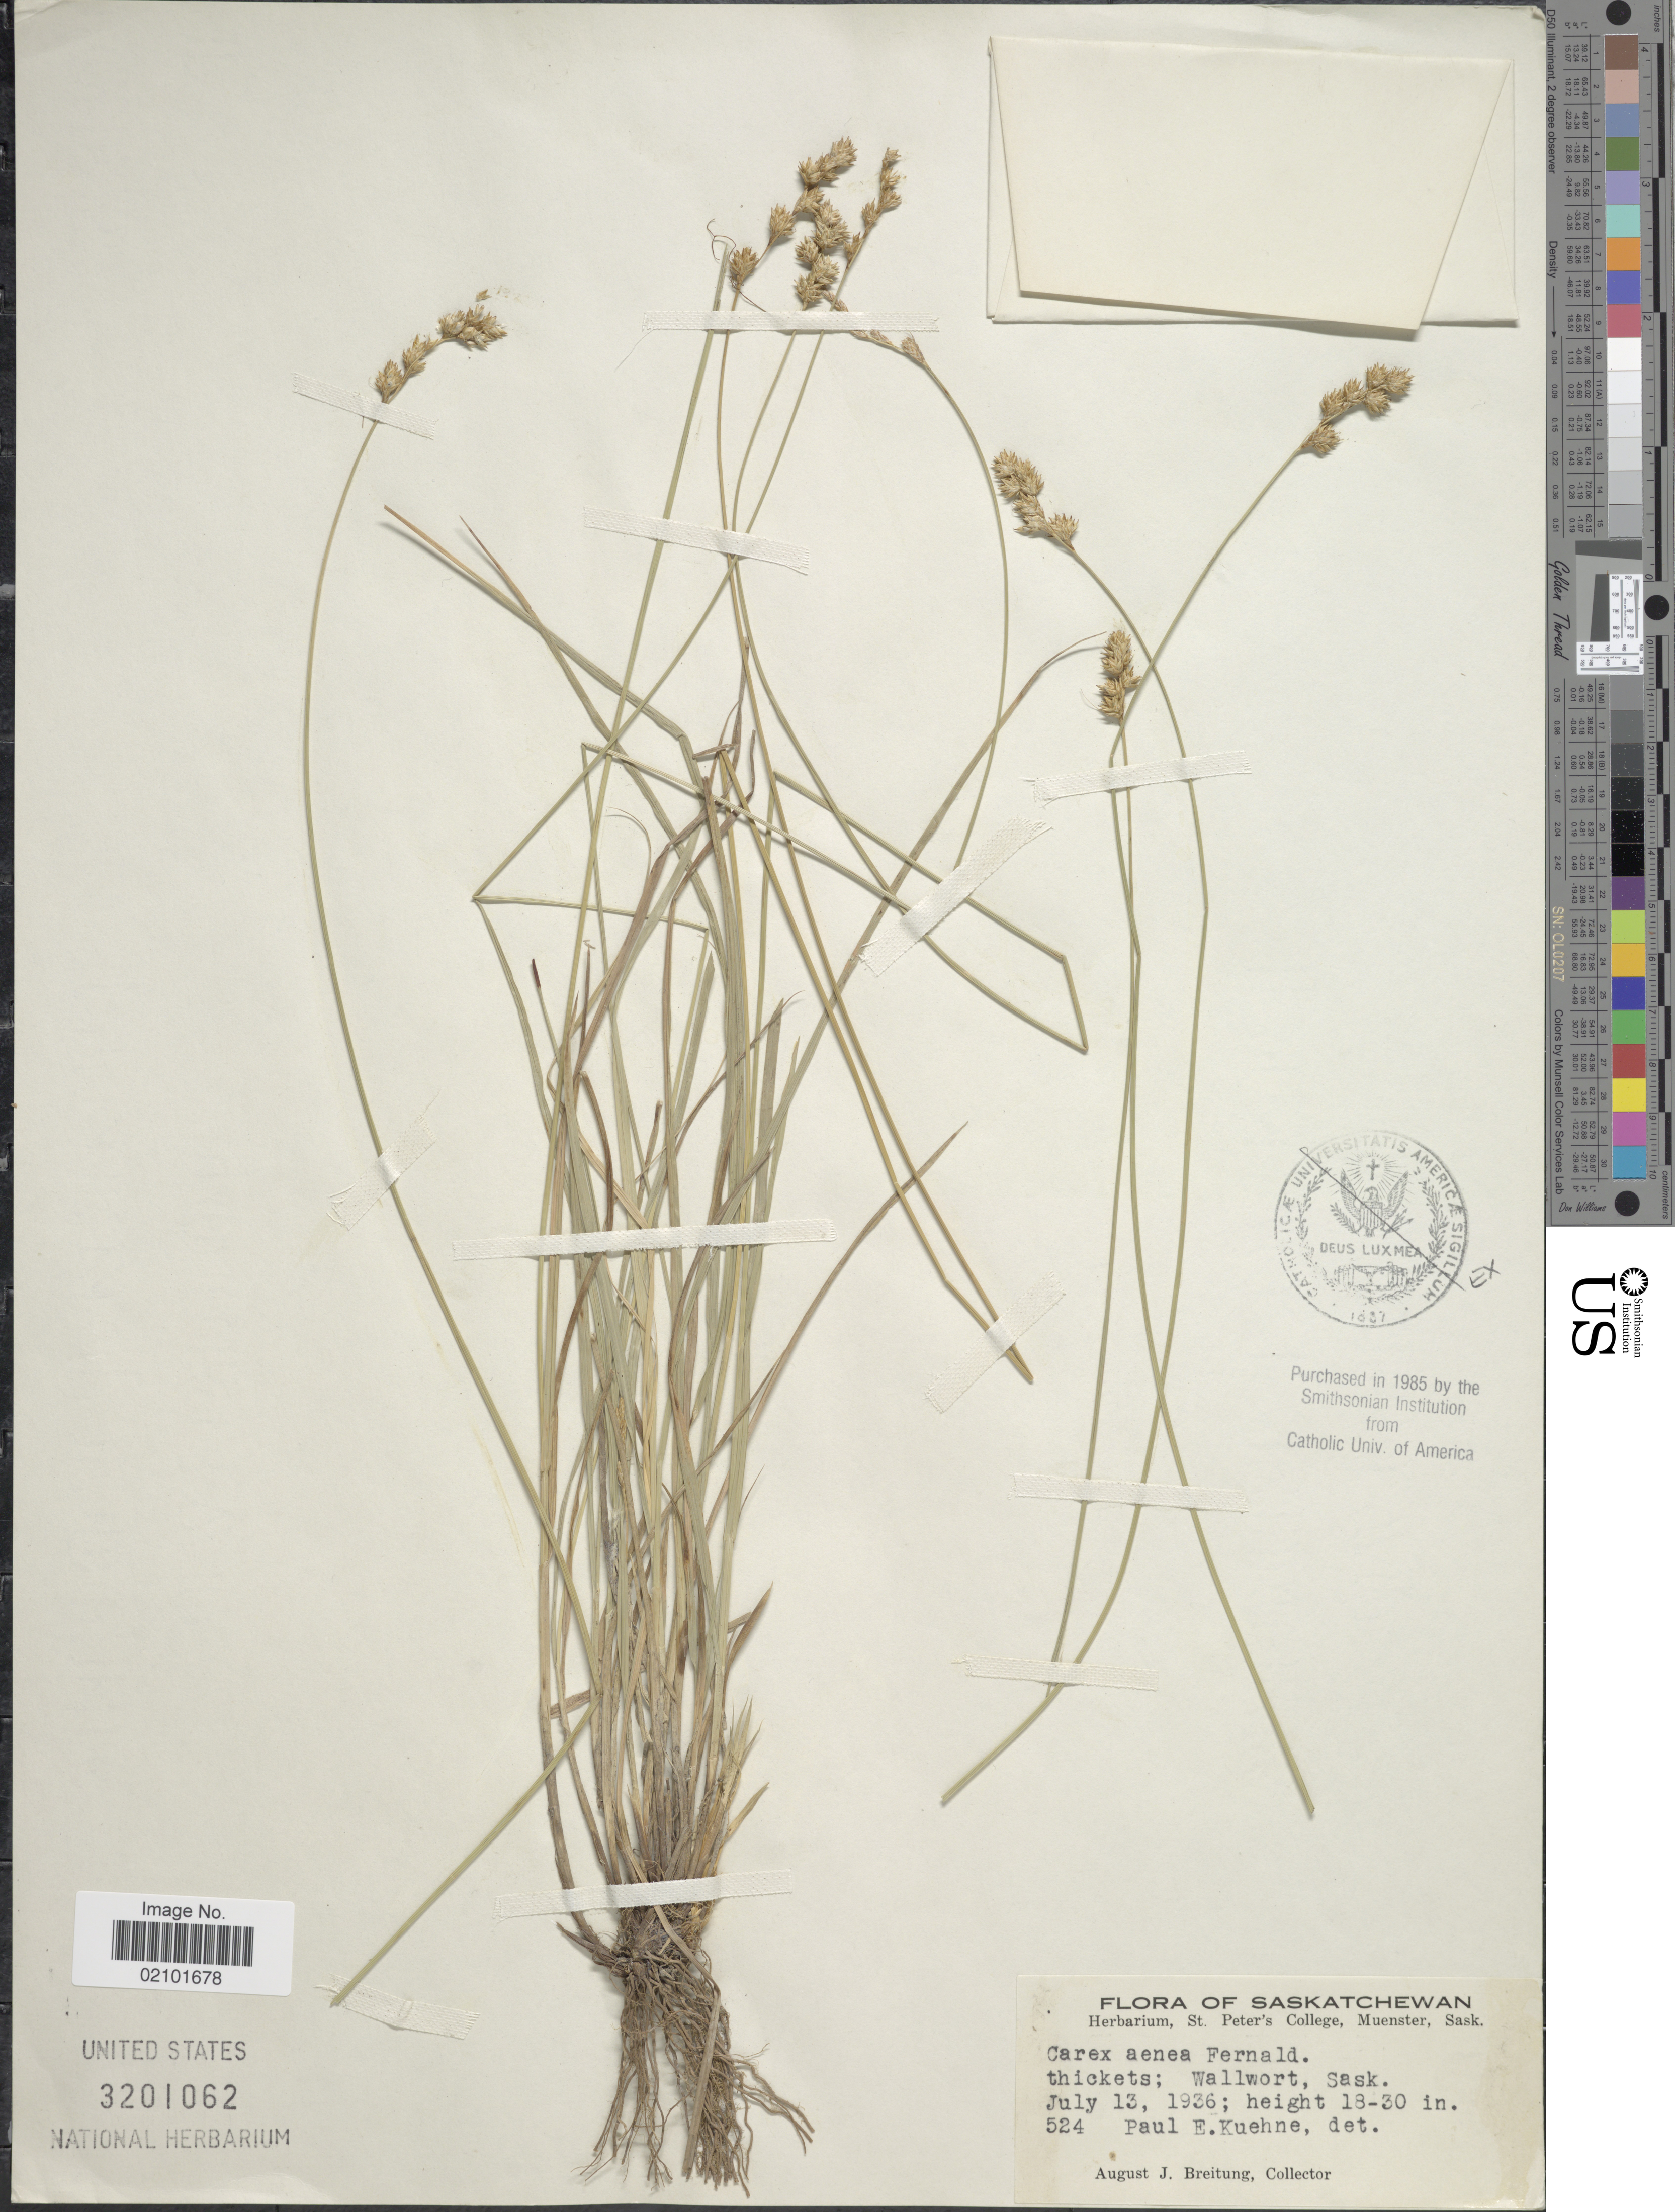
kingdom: Plantae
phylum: Tracheophyta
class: Liliopsida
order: Poales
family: Cyperaceae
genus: Carex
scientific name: Carex foenea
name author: Willd.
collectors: A. Breitung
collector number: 524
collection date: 1936-07-13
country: Canada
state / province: Saskatchewan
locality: Wallwort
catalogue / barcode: US 3201062